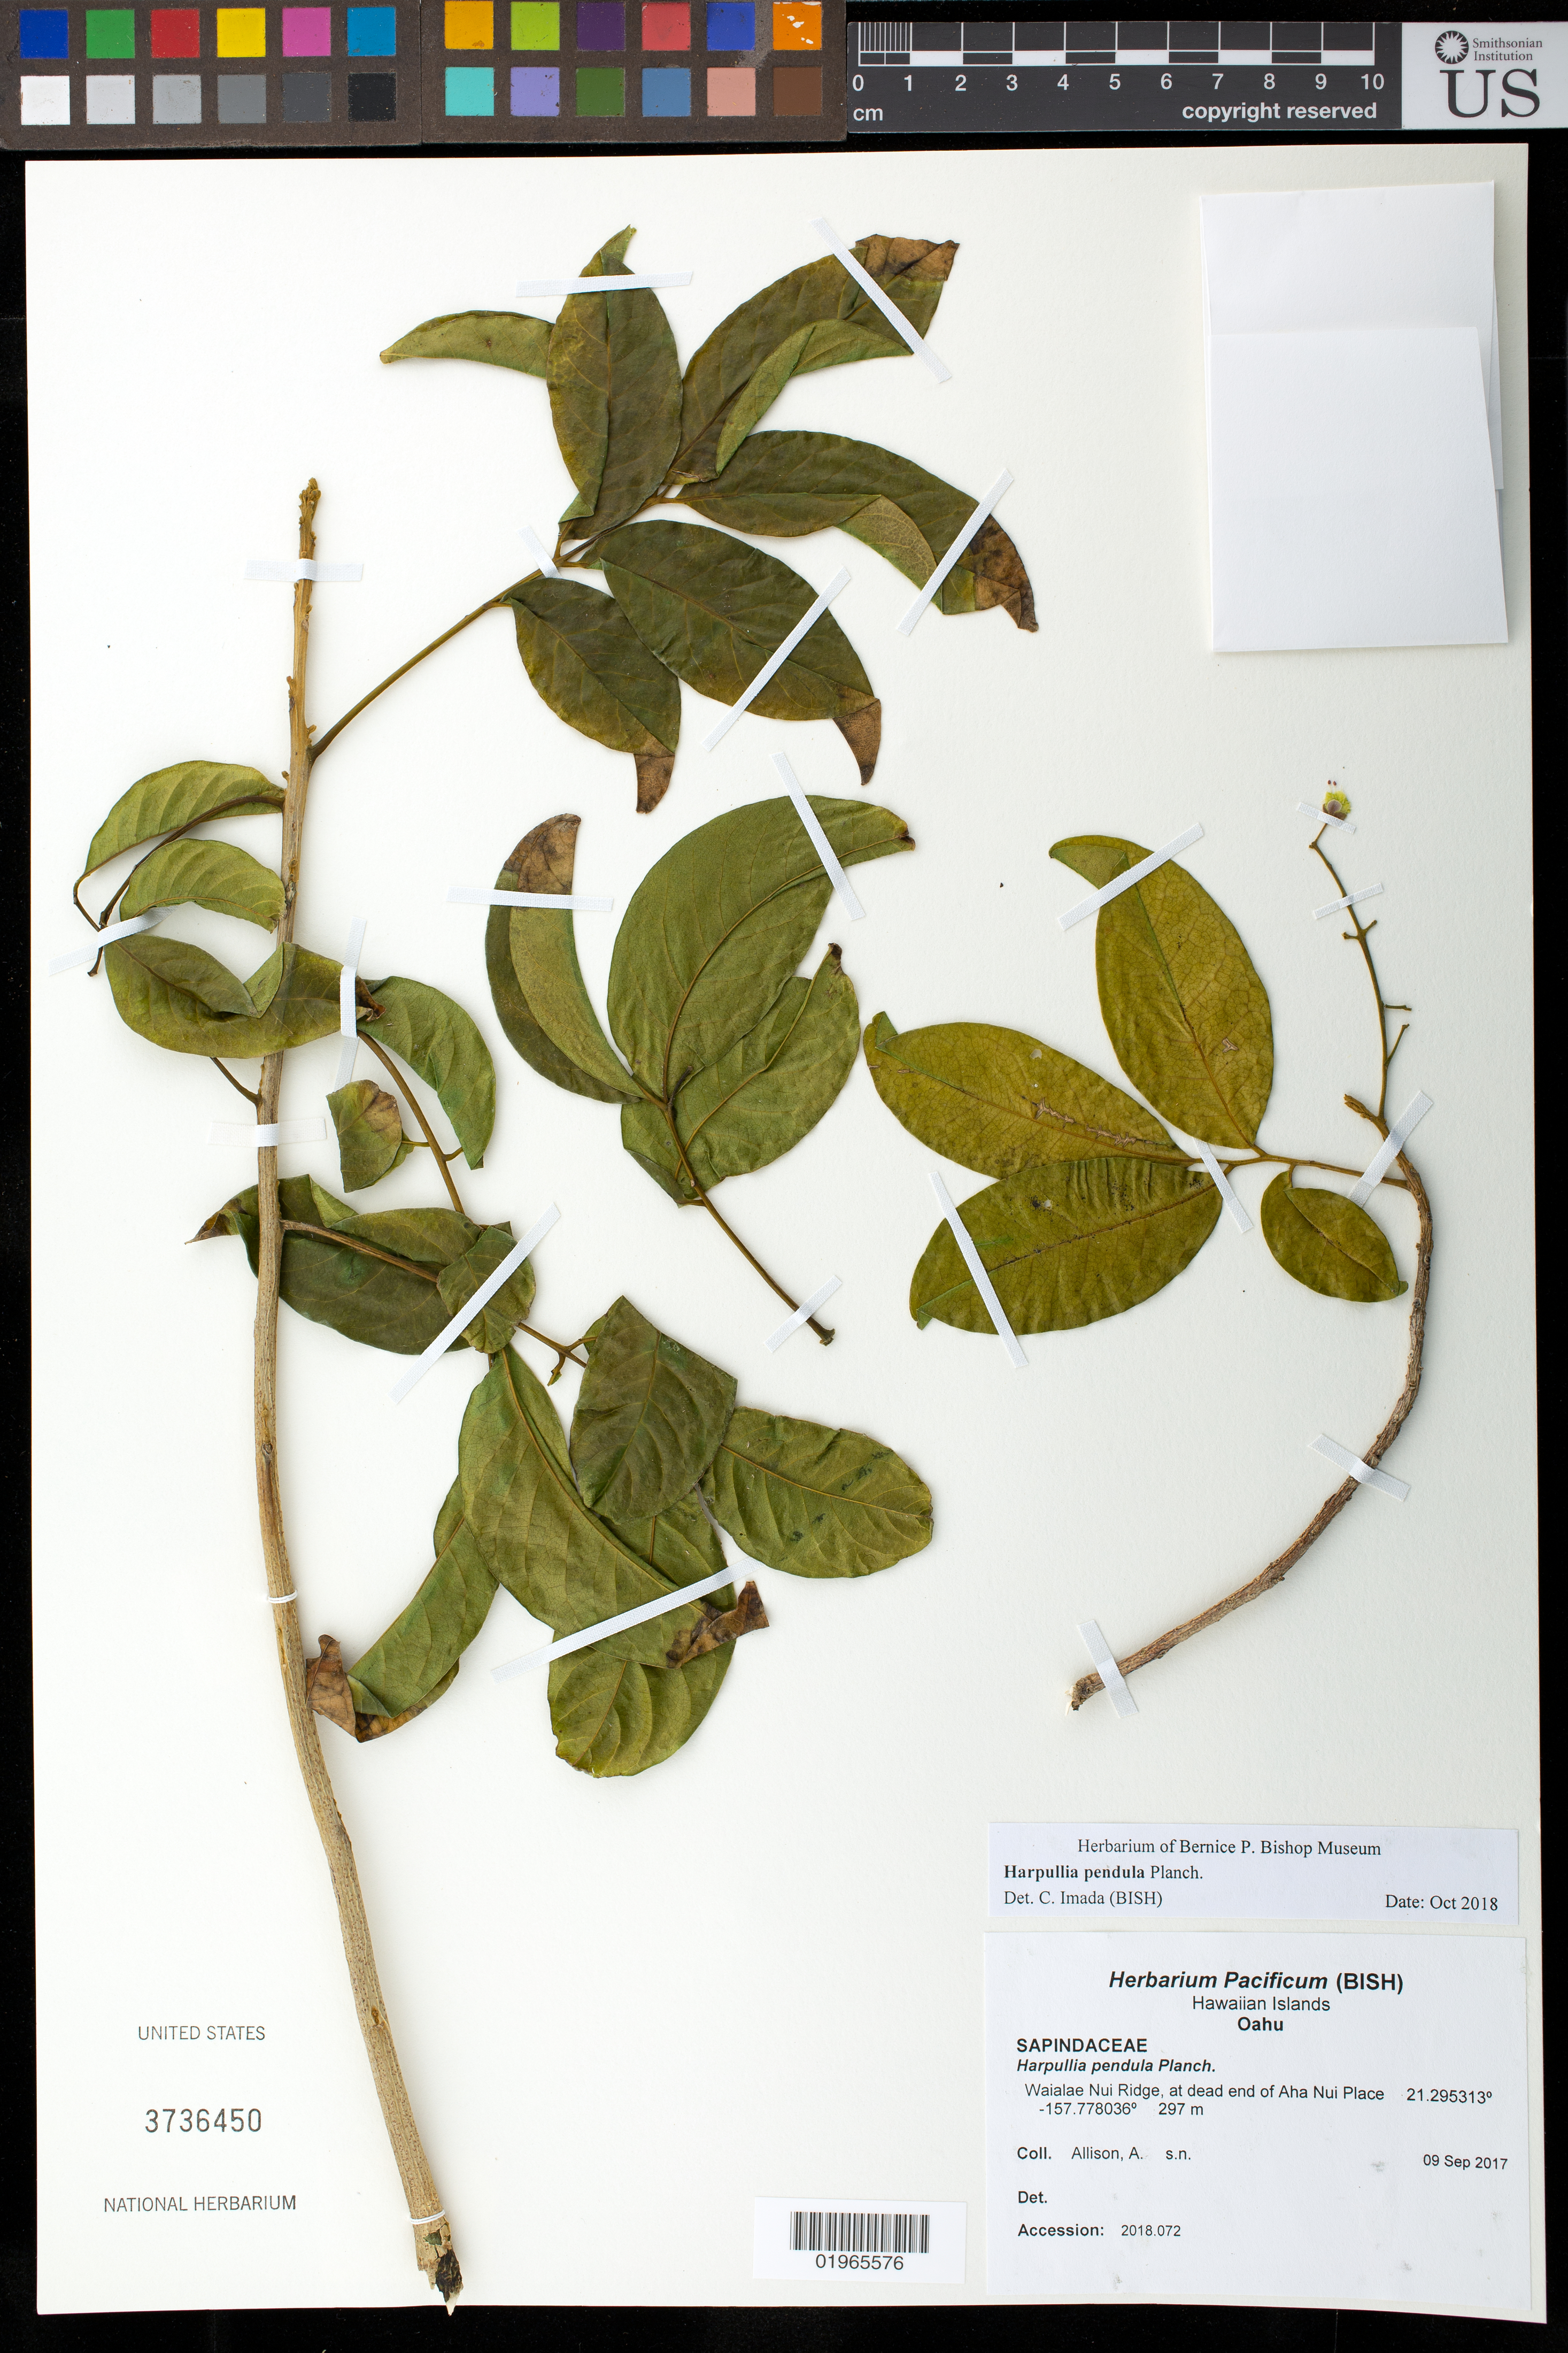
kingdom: Plantae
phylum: Tracheophyta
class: Magnoliopsida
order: Sapindales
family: Sapindaceae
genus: Harpullia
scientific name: Harpullia pendula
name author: Planch. ex F. Muell.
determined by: Imada, C. T.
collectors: A. Allison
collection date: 2017-09-09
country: United States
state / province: Hawaii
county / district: Honolulu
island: Oahu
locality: Waialae Nui Ridge, at dead end of Aha Nui Place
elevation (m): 297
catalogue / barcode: US 3736450